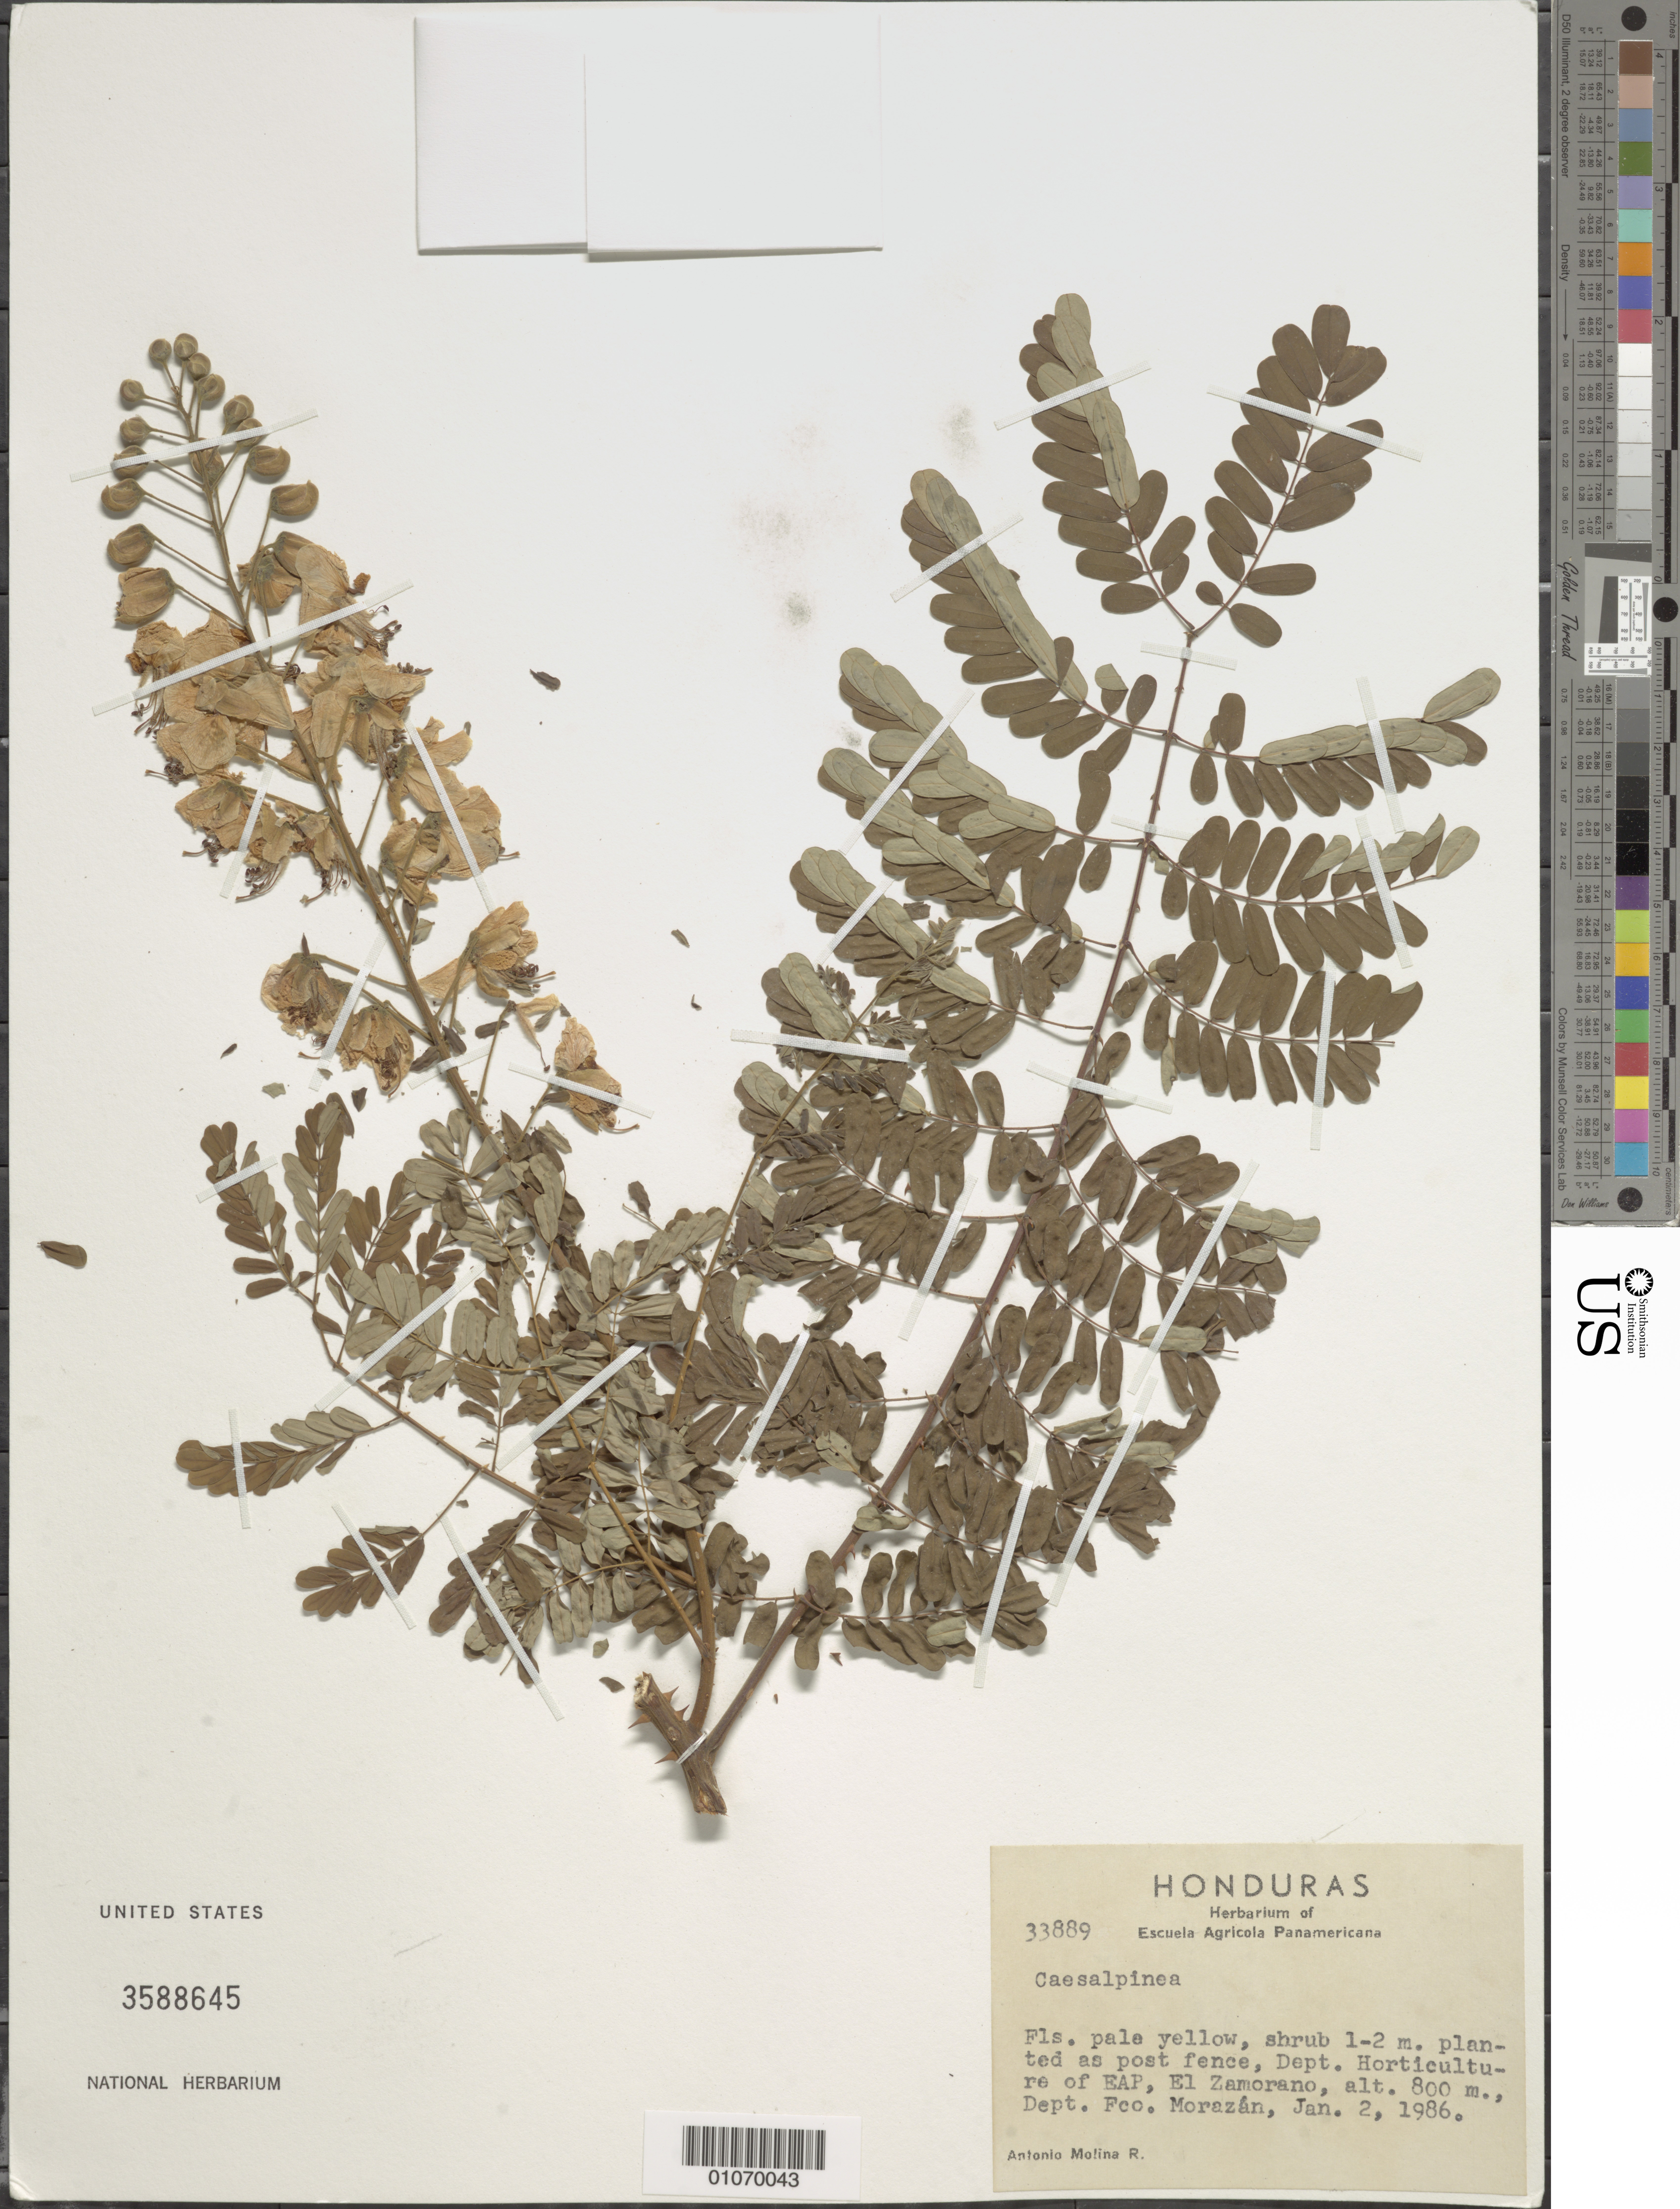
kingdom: Plantae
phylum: Tracheophyta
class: Magnoliopsida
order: Fabales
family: Fabaceae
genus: Biancaea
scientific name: Biancaea decapetala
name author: (Roth) O. Deg.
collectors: A. Molina R.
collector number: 33889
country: Honduras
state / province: Fco. Morazán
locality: El Zamorano, Dept. Horticulture of Escuela Agricola Panamericana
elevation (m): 800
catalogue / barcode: US 3588645